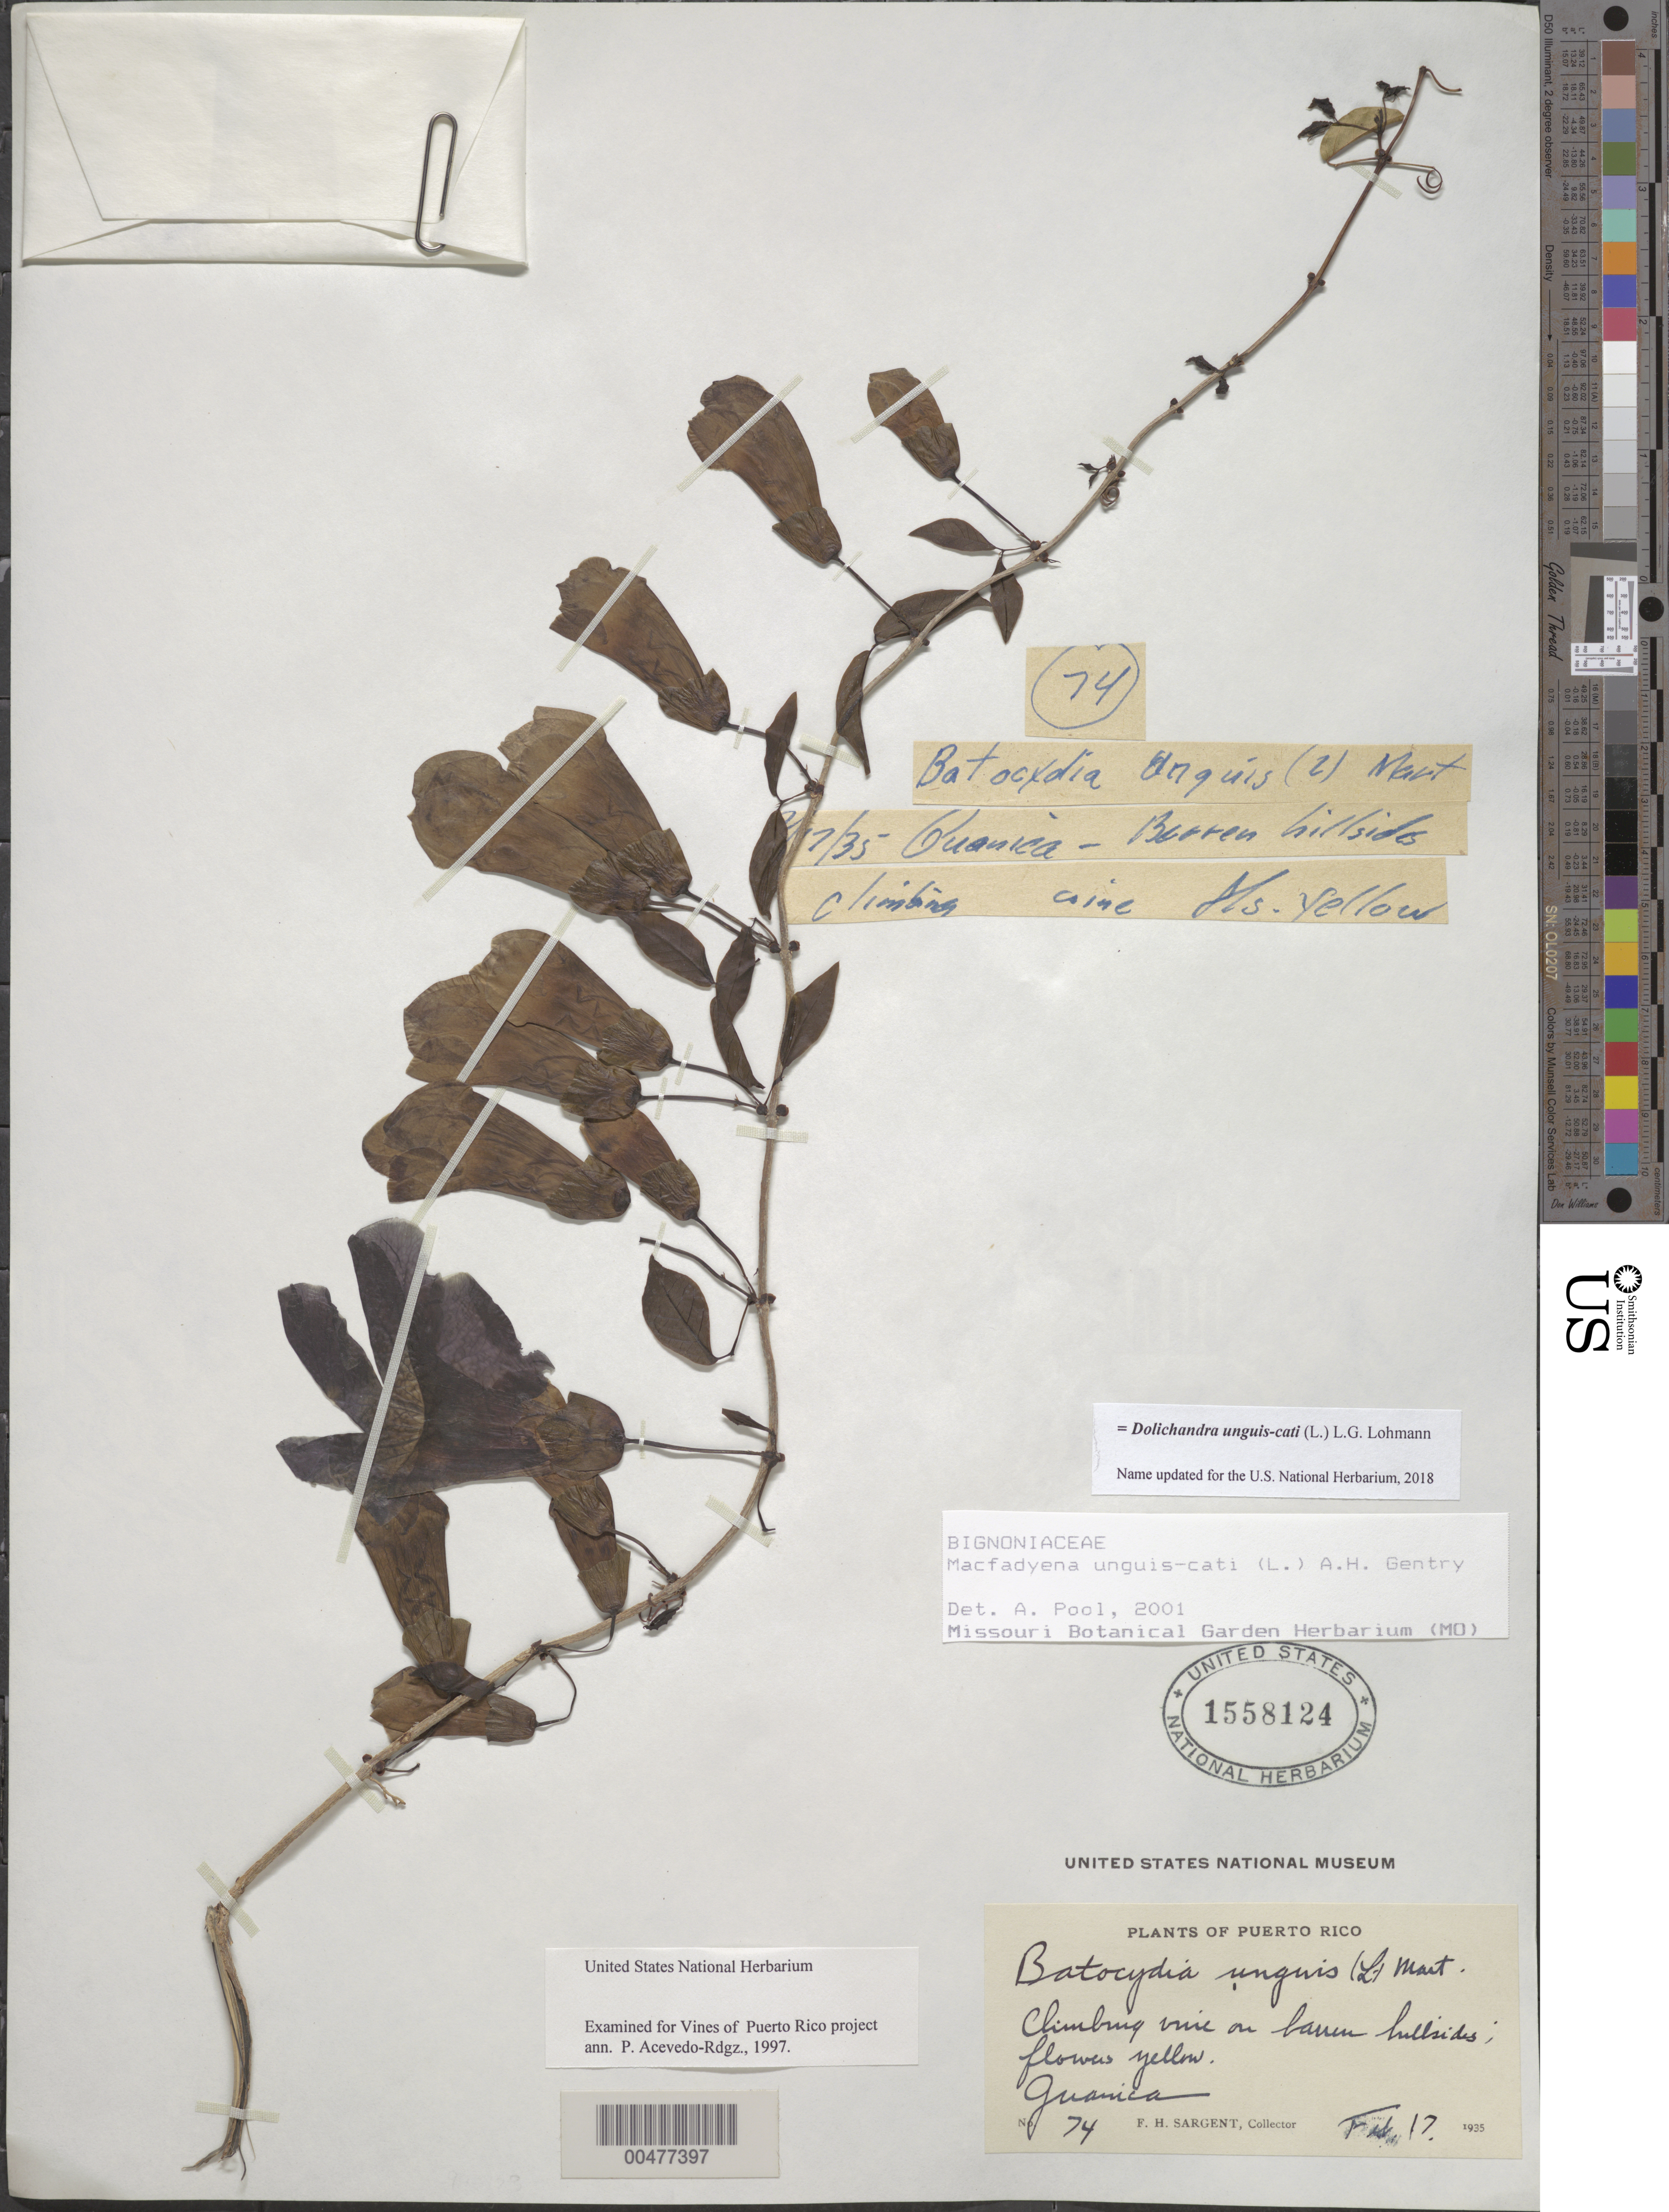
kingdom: Plantae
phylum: Tracheophyta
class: Magnoliopsida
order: Lamiales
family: Bignoniaceae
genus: Dolichandra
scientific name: Dolichandra unguis-cati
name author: (L.) L.G. Lohmann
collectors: F. H. Sargent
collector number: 74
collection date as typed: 17 Feb 1935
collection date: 1935-02-17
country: Puerto Rico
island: Greater Antilles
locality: Guanica. Barren hillsides.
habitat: Barren hillsides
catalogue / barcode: US 1558124